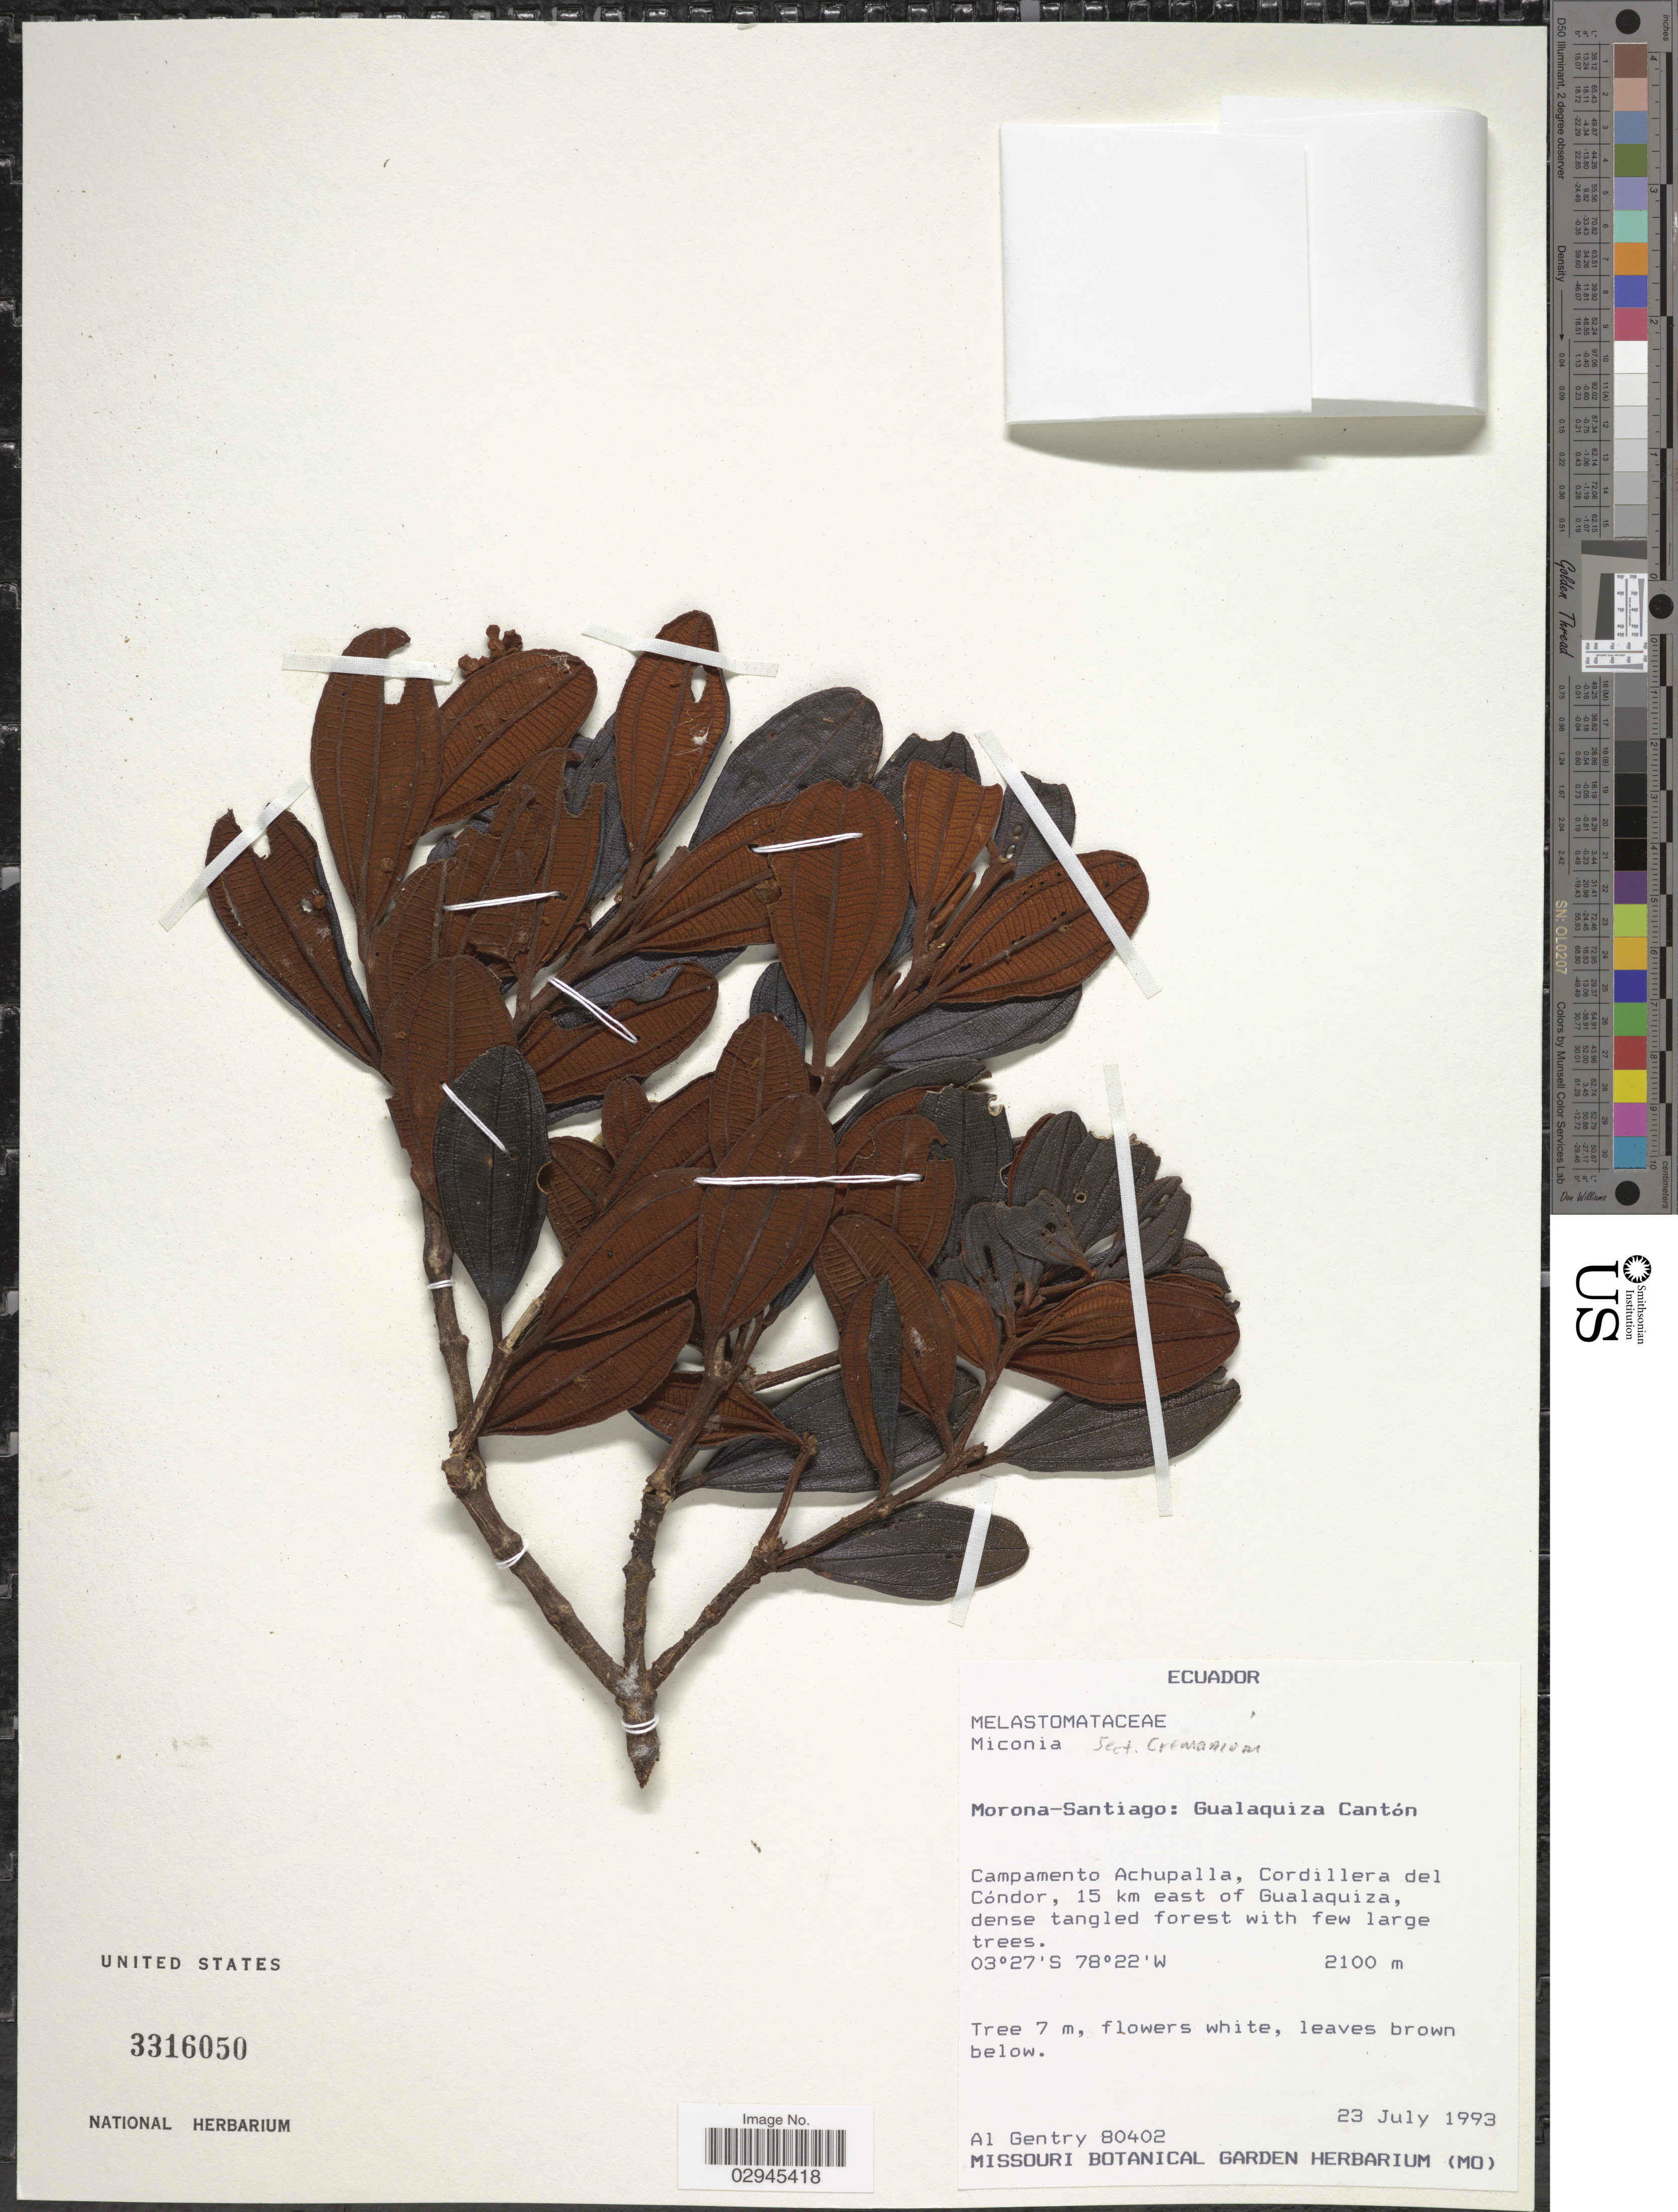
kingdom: Plantae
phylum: Tracheophyta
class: Magnoliopsida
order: Myrtales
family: Melastomataceae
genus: Miconia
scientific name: Miconia sp.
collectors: A. H. Gentry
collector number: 80402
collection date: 1993-07-23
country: Ecuador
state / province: Morona-Santiago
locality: Gualaquiza Cantón. Campamento Achupalla, Cordillera del Cóndor, 15 km east of Gualaquiza, dense tangled forest with few large trees.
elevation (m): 2100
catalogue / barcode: US 3316050